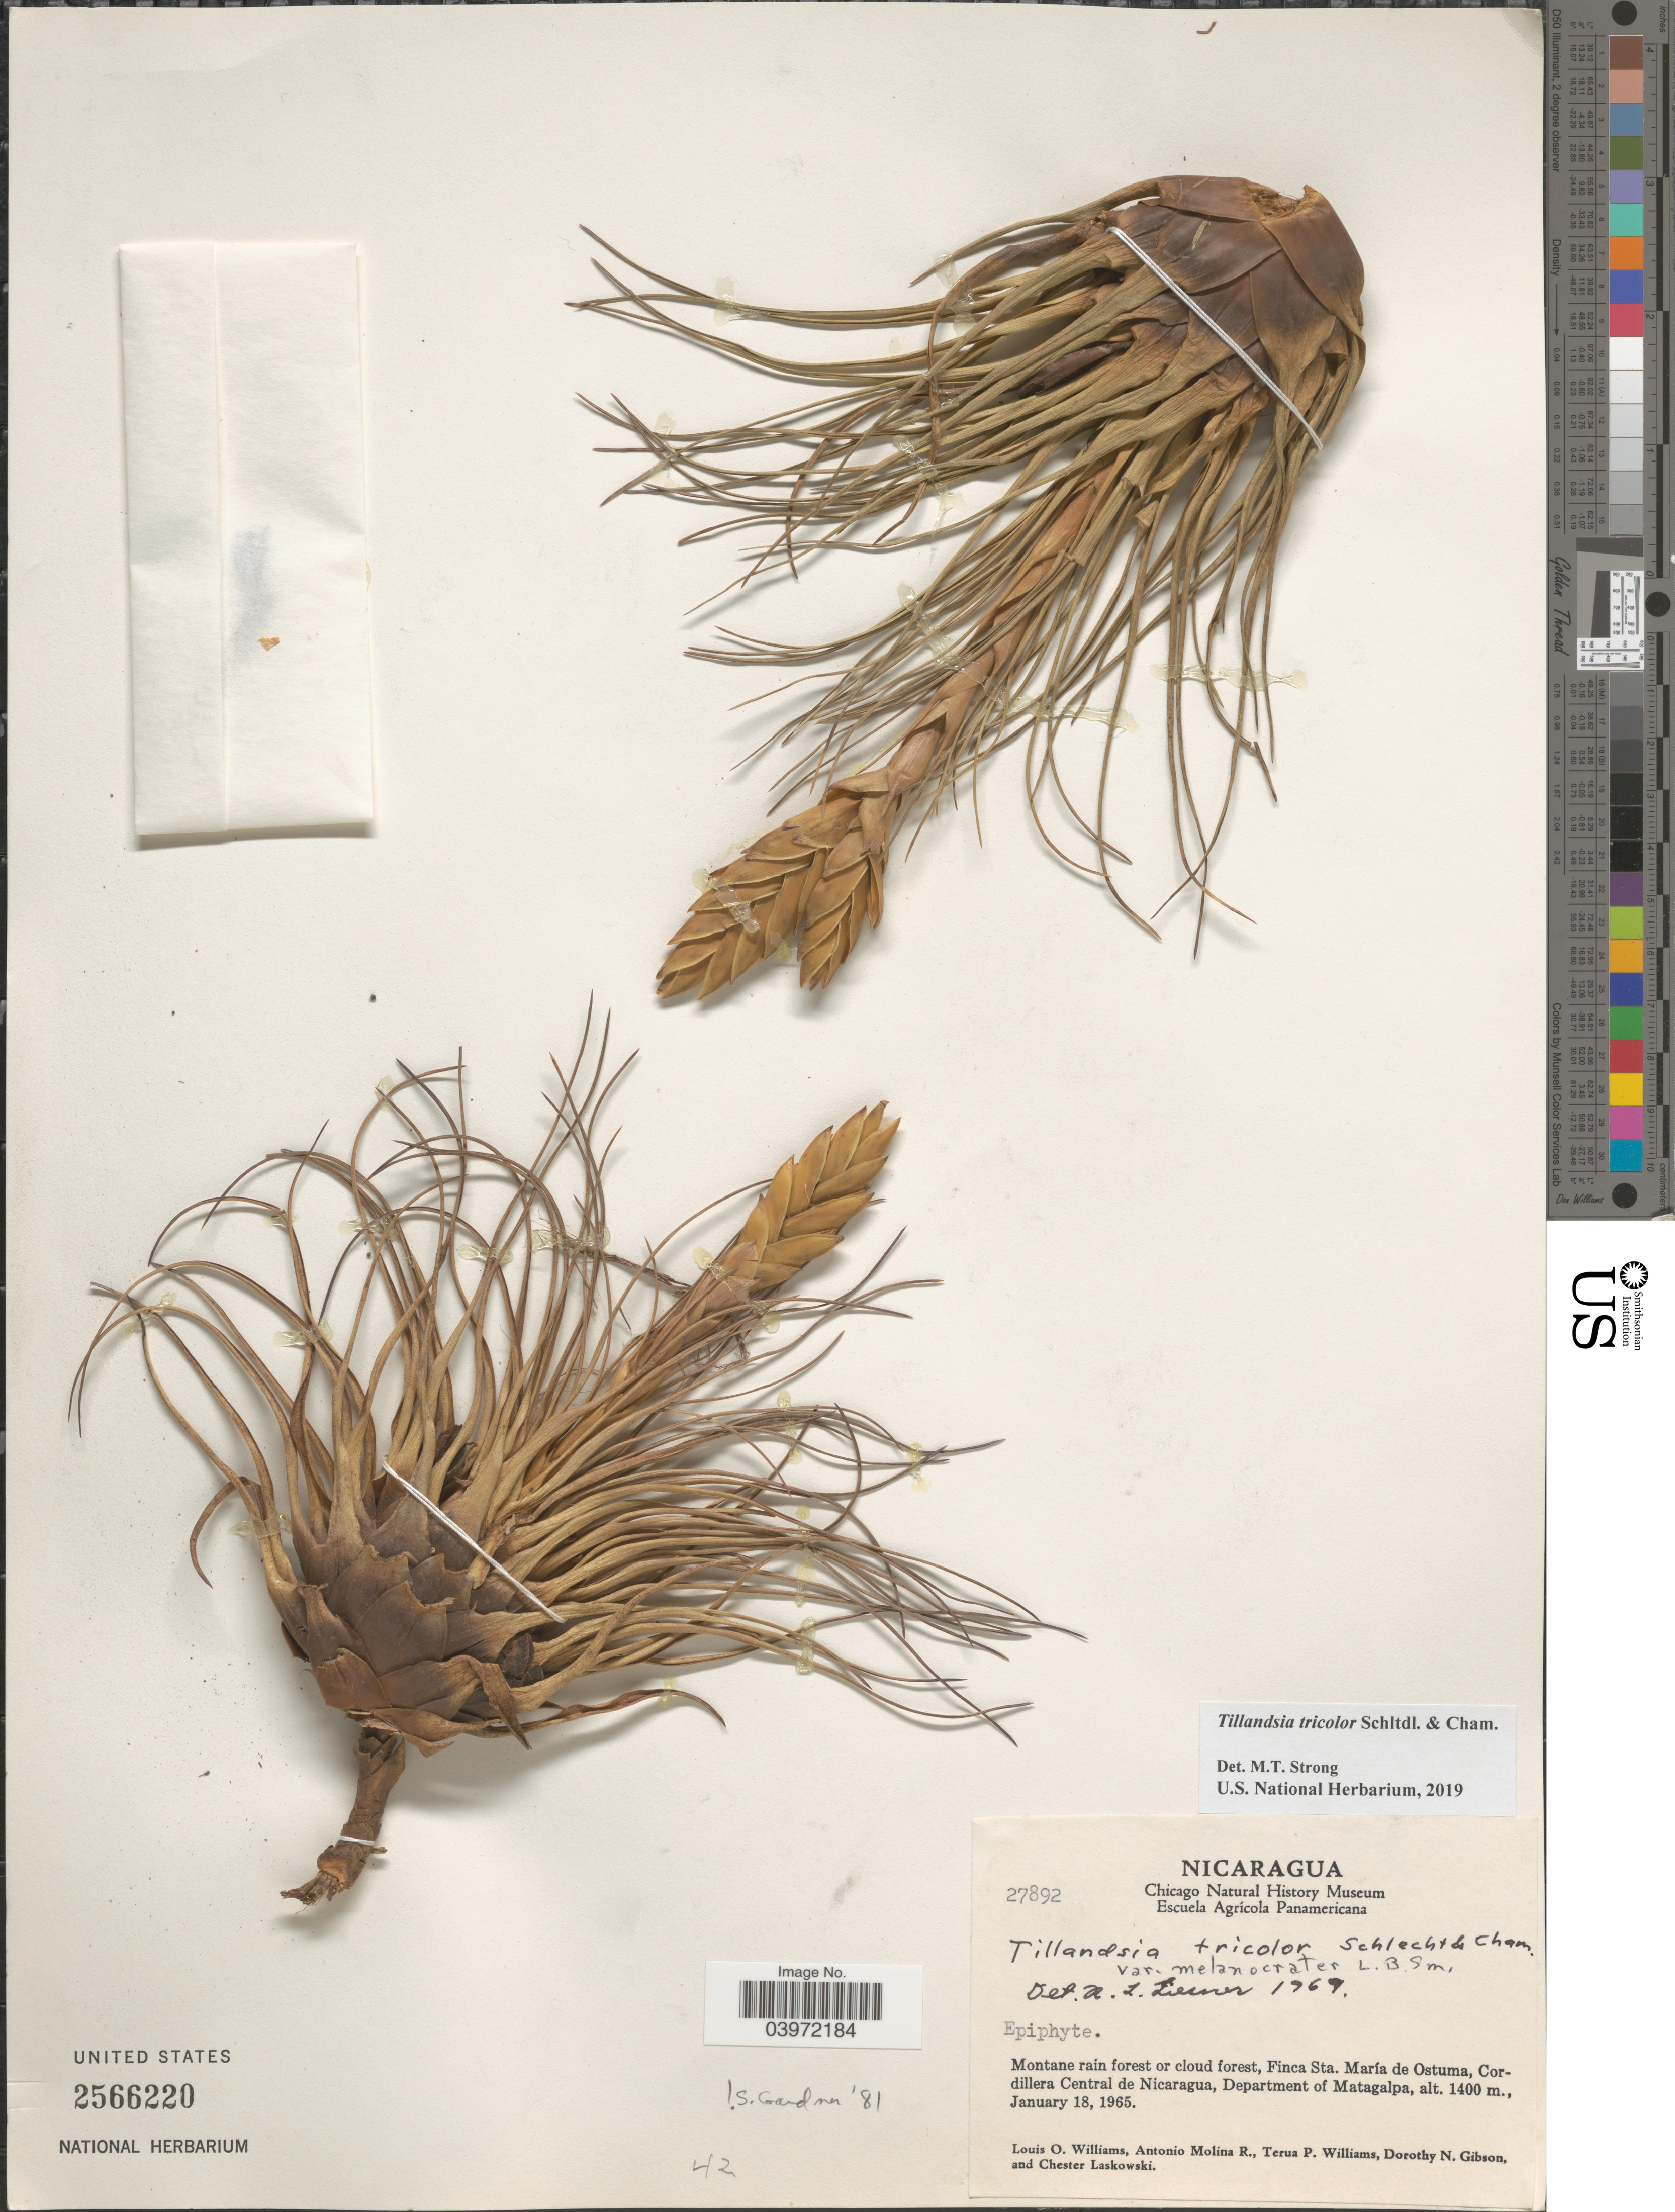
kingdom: Plantae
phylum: Tracheophyta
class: Liliopsida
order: Poales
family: Bromeliaceae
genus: Tillandsia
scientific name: Tillandsia tricolor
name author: Schltdl. & Cham.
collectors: L. O. Williams, A. Molina R., T. Williams, D. N. Gibson & C. Laskowski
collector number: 27892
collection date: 1965-01-18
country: Nicaragua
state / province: Matagalpa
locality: Montane rain forest or cloud forest, Finca Sta. María de Ostuma, Cordillera Central de Nicaragua, Department of Matagalpa.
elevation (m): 1400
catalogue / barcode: US 2566220